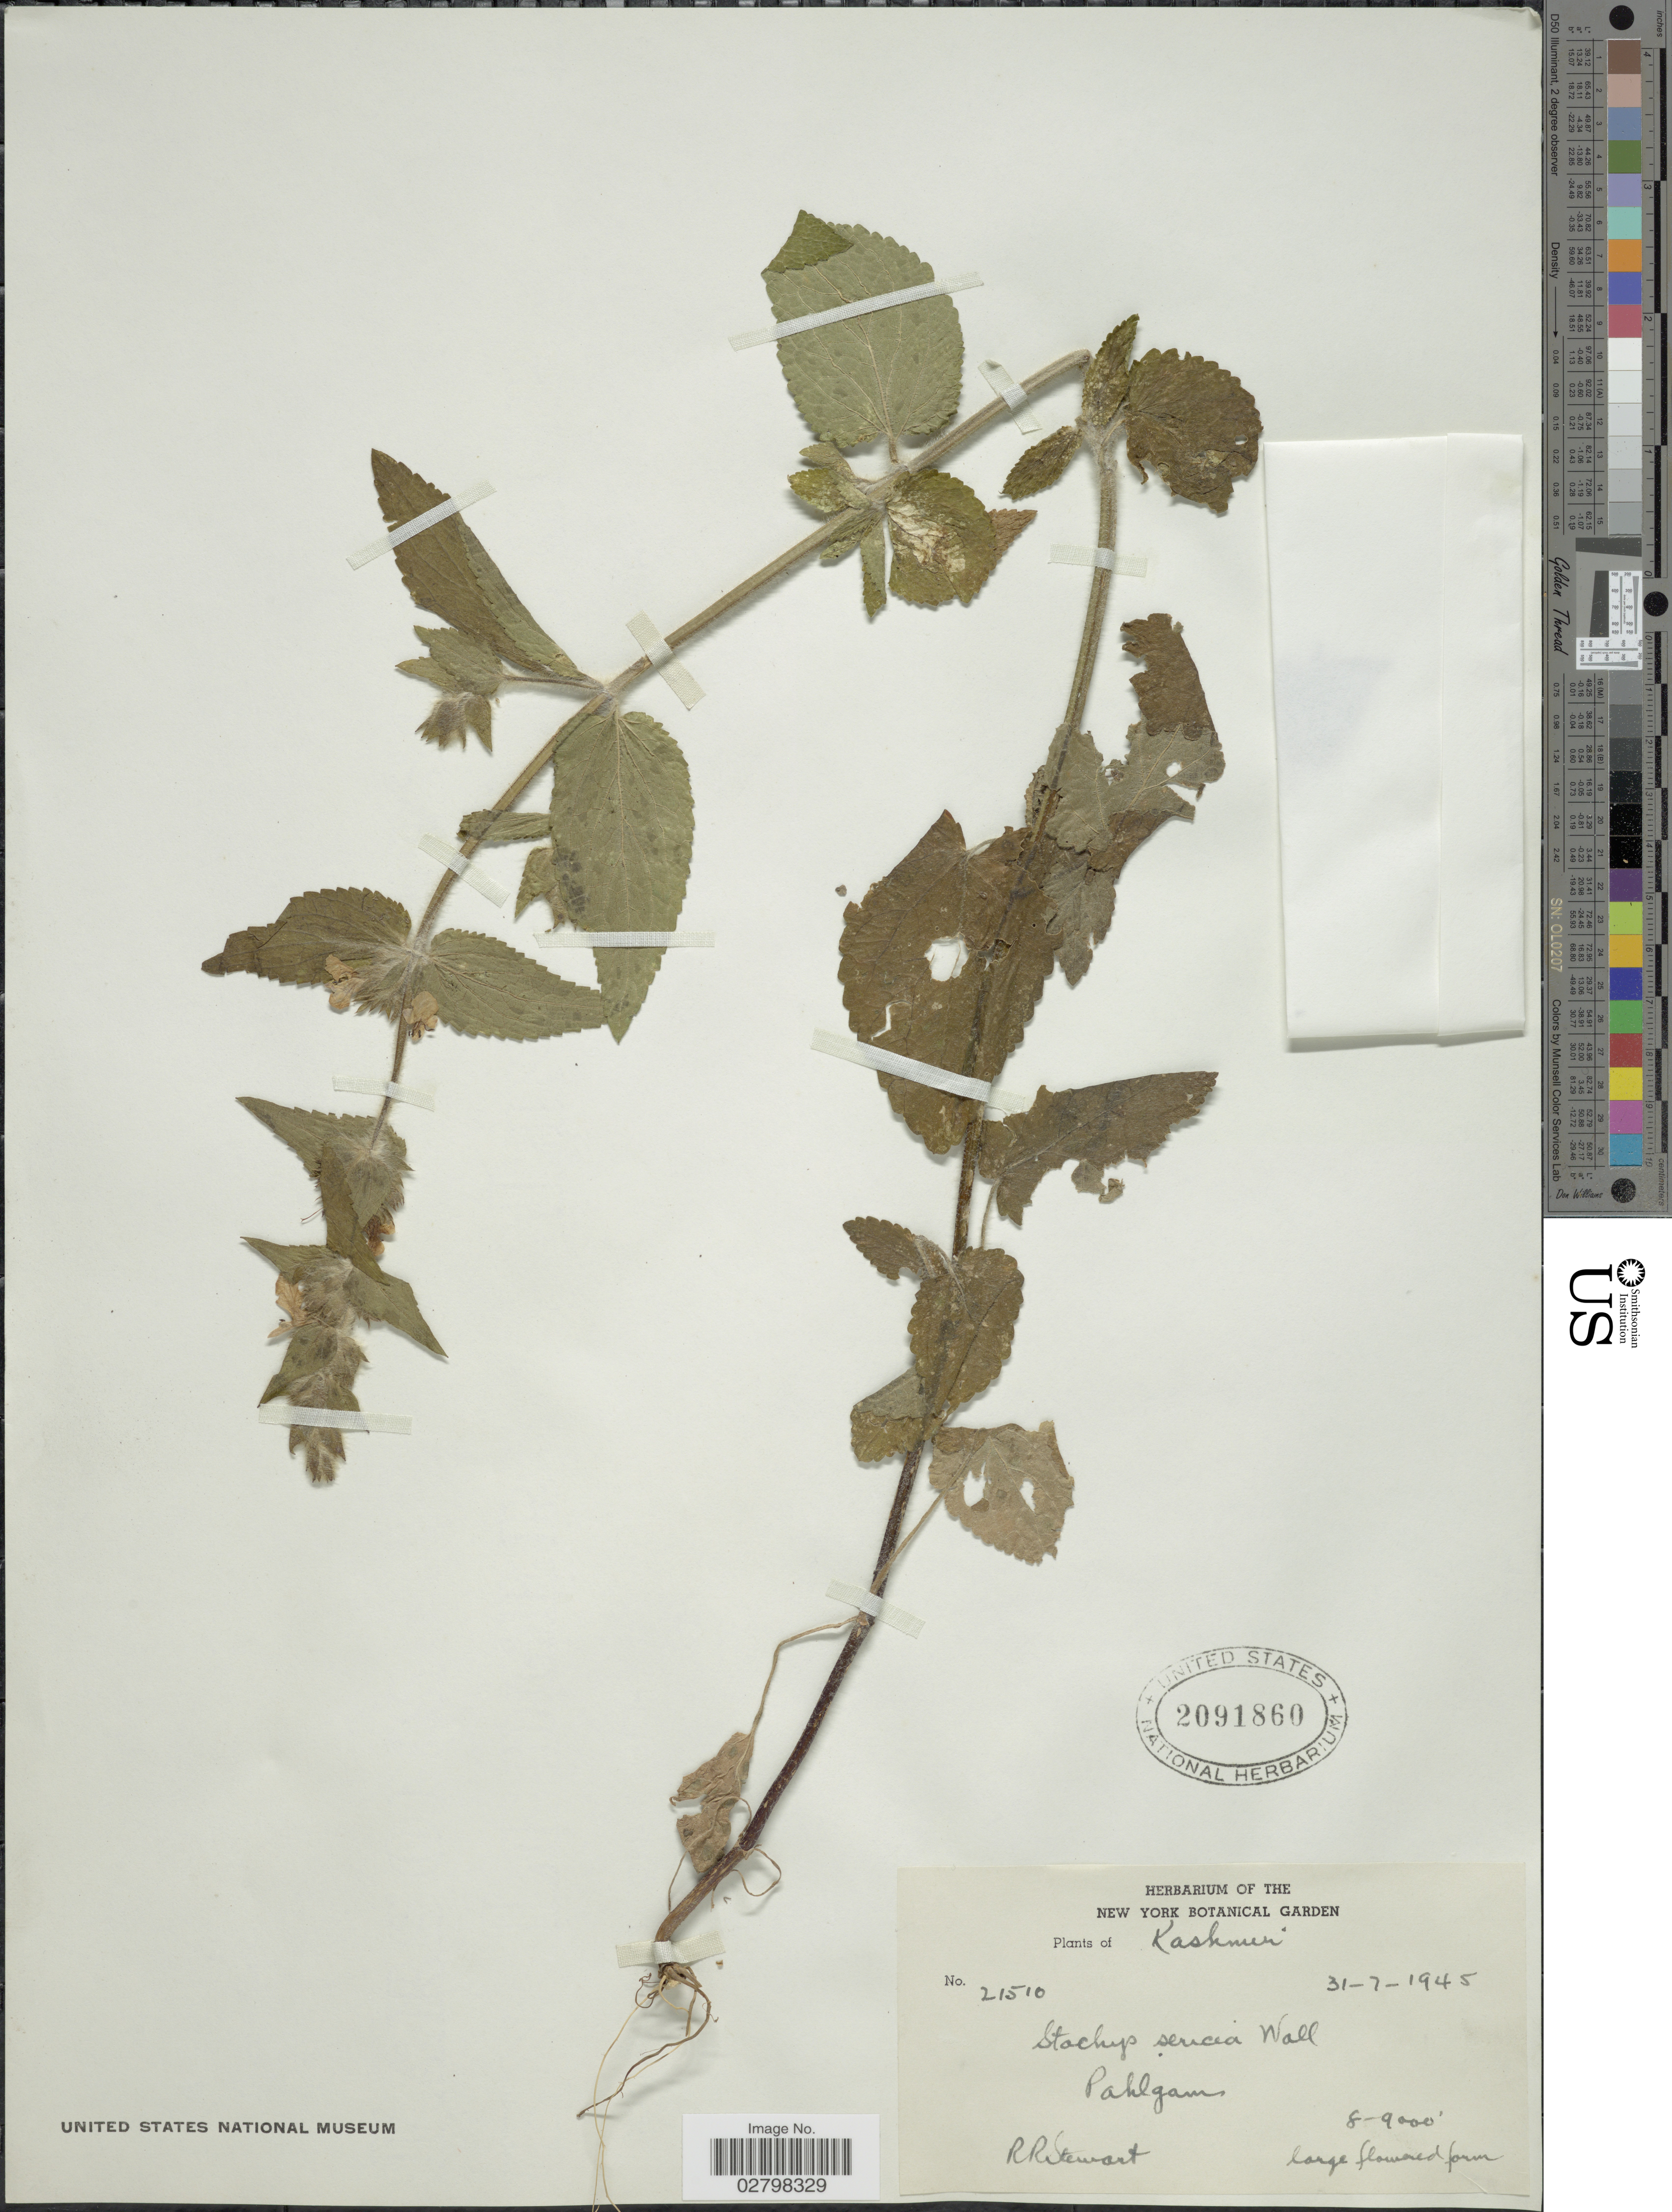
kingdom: Plantae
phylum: Tracheophyta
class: Magnoliopsida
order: Lamiales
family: Lamiaceae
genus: Stachys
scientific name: Stachys splendens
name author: Wall. ex Benth.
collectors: R. R. Stewart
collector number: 21510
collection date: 1945-07-31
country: India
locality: Kashmir. Pahlgam.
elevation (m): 2438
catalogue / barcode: US 2091860